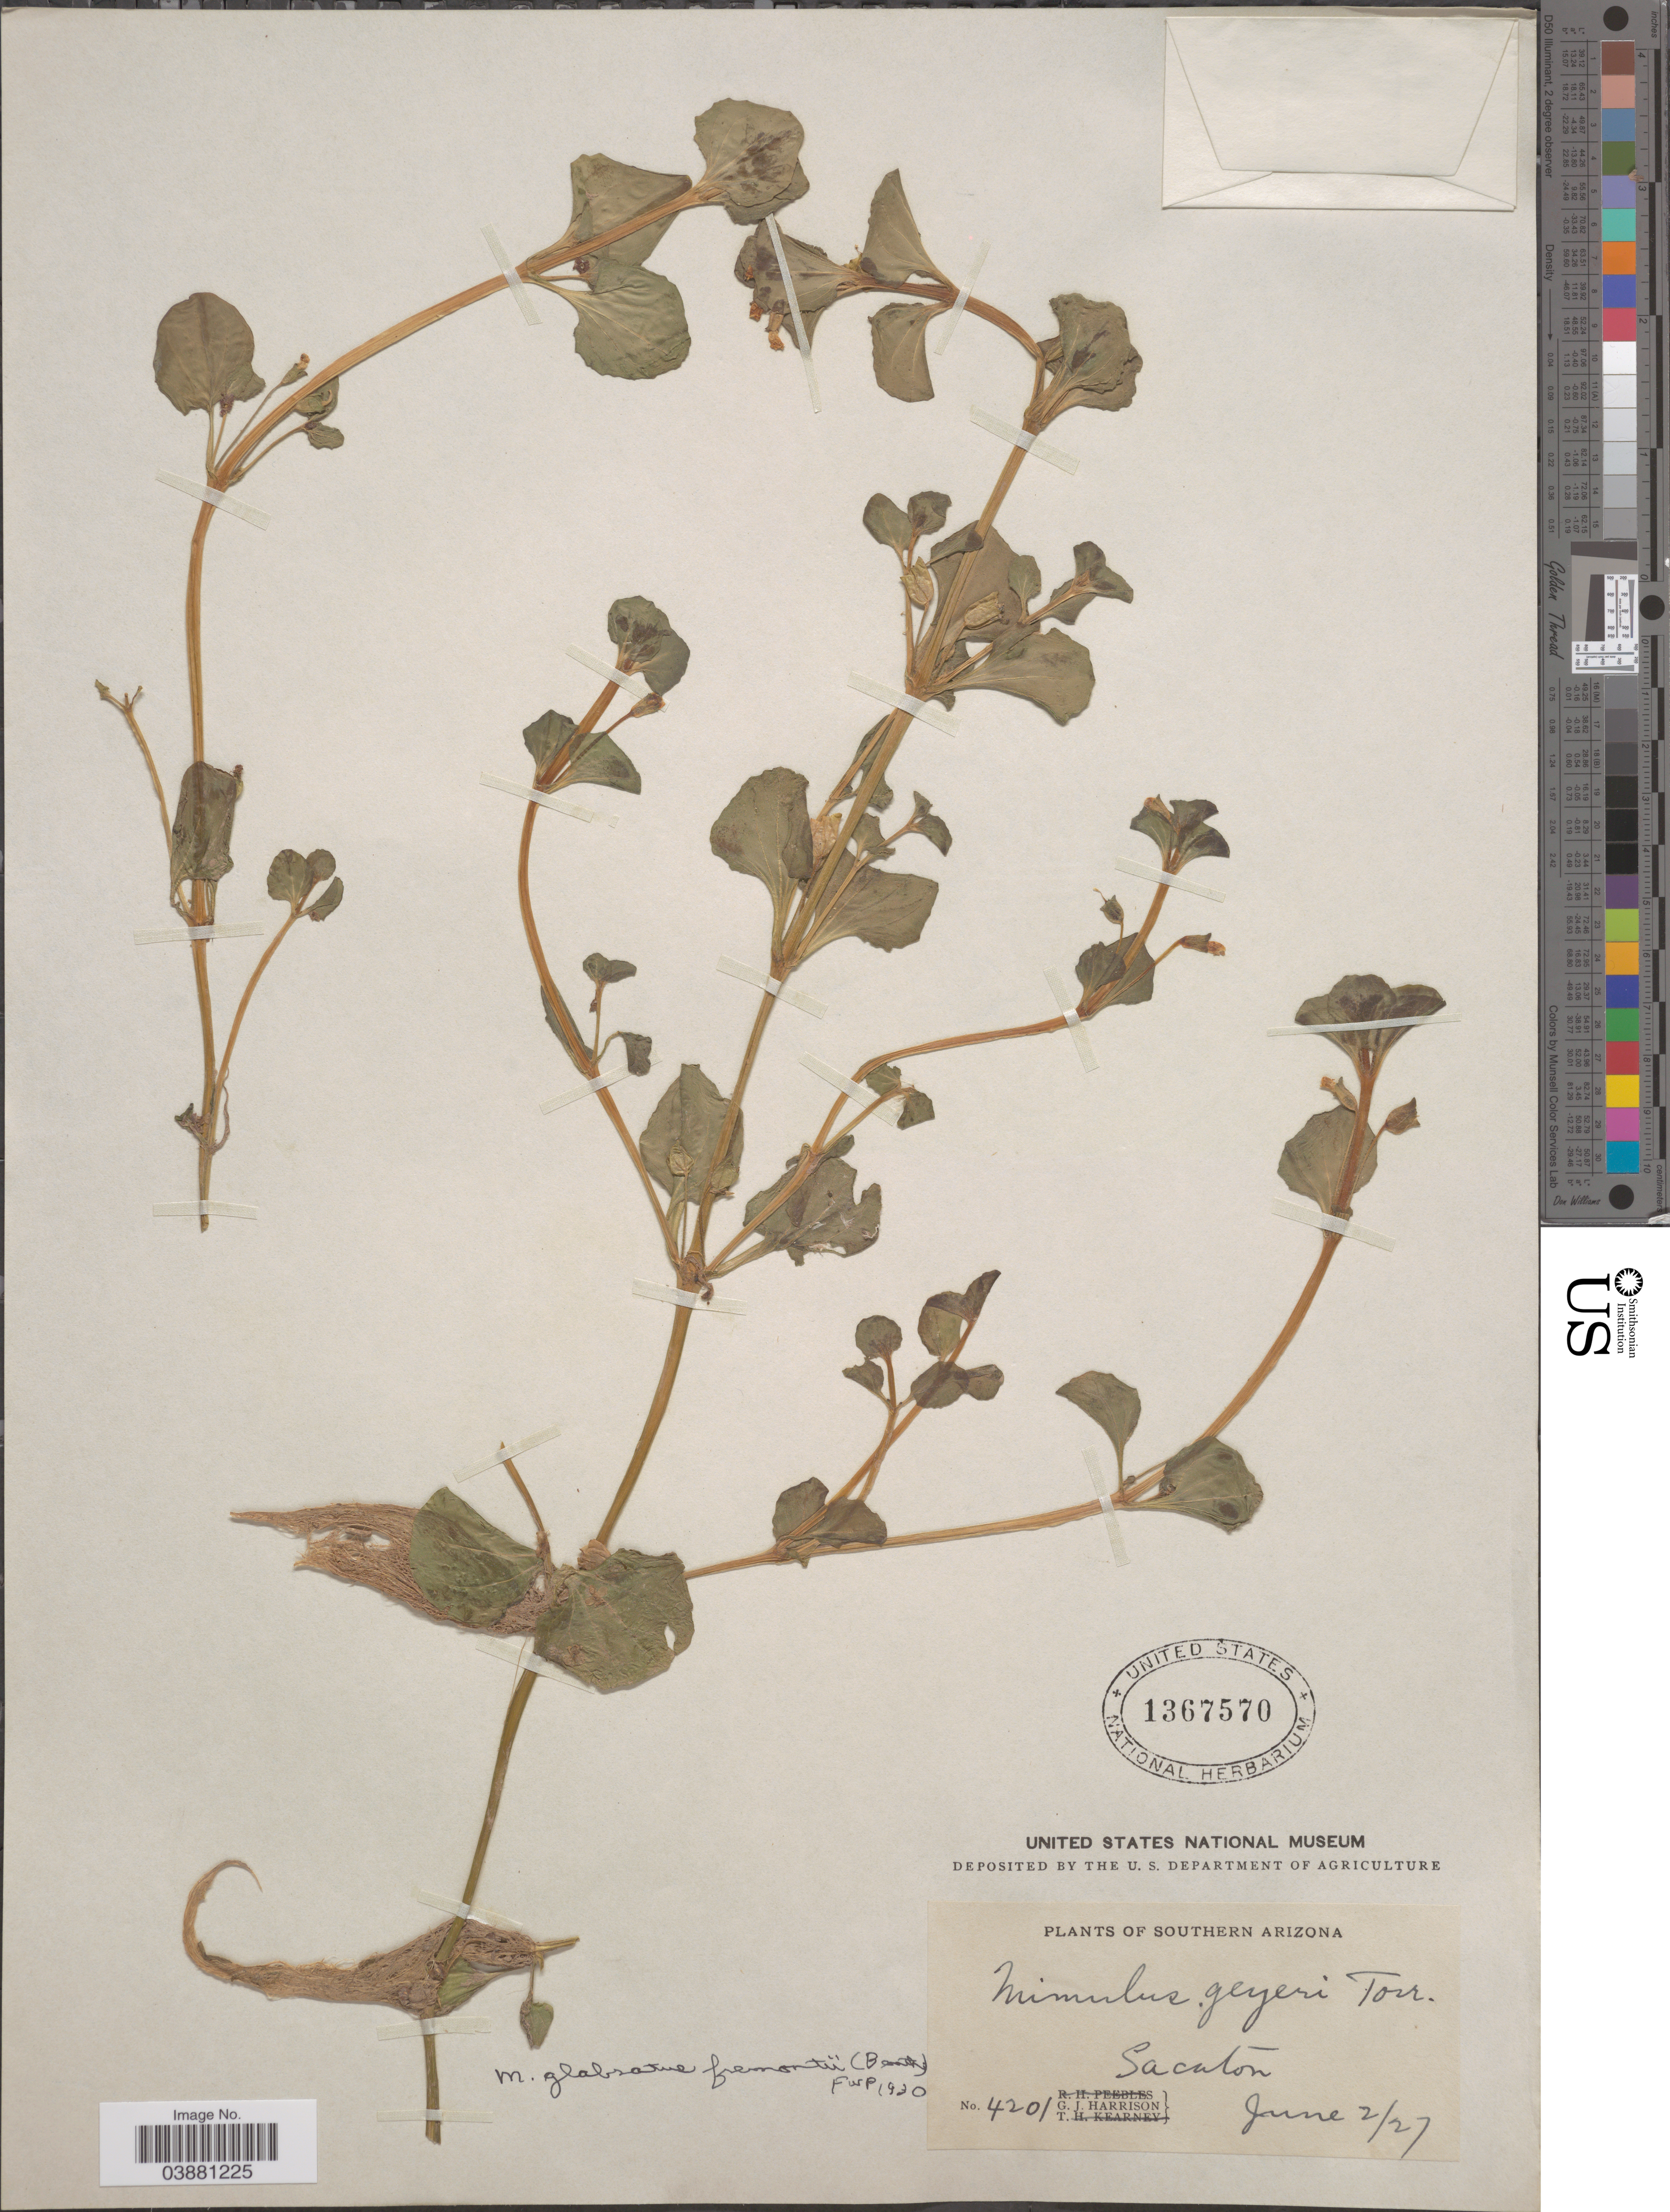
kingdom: Plantae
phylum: Tracheophyta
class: Magnoliopsida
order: Lamiales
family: Phrymaceae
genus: Mimulus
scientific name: Mimulus glabratus var. fremontii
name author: Kunth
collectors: G. J. Harrison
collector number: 4201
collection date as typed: Transcribed d/m/y: 2/6/27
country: United States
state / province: Arizona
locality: Southern Arizona. Sacaton.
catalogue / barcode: US 1367570